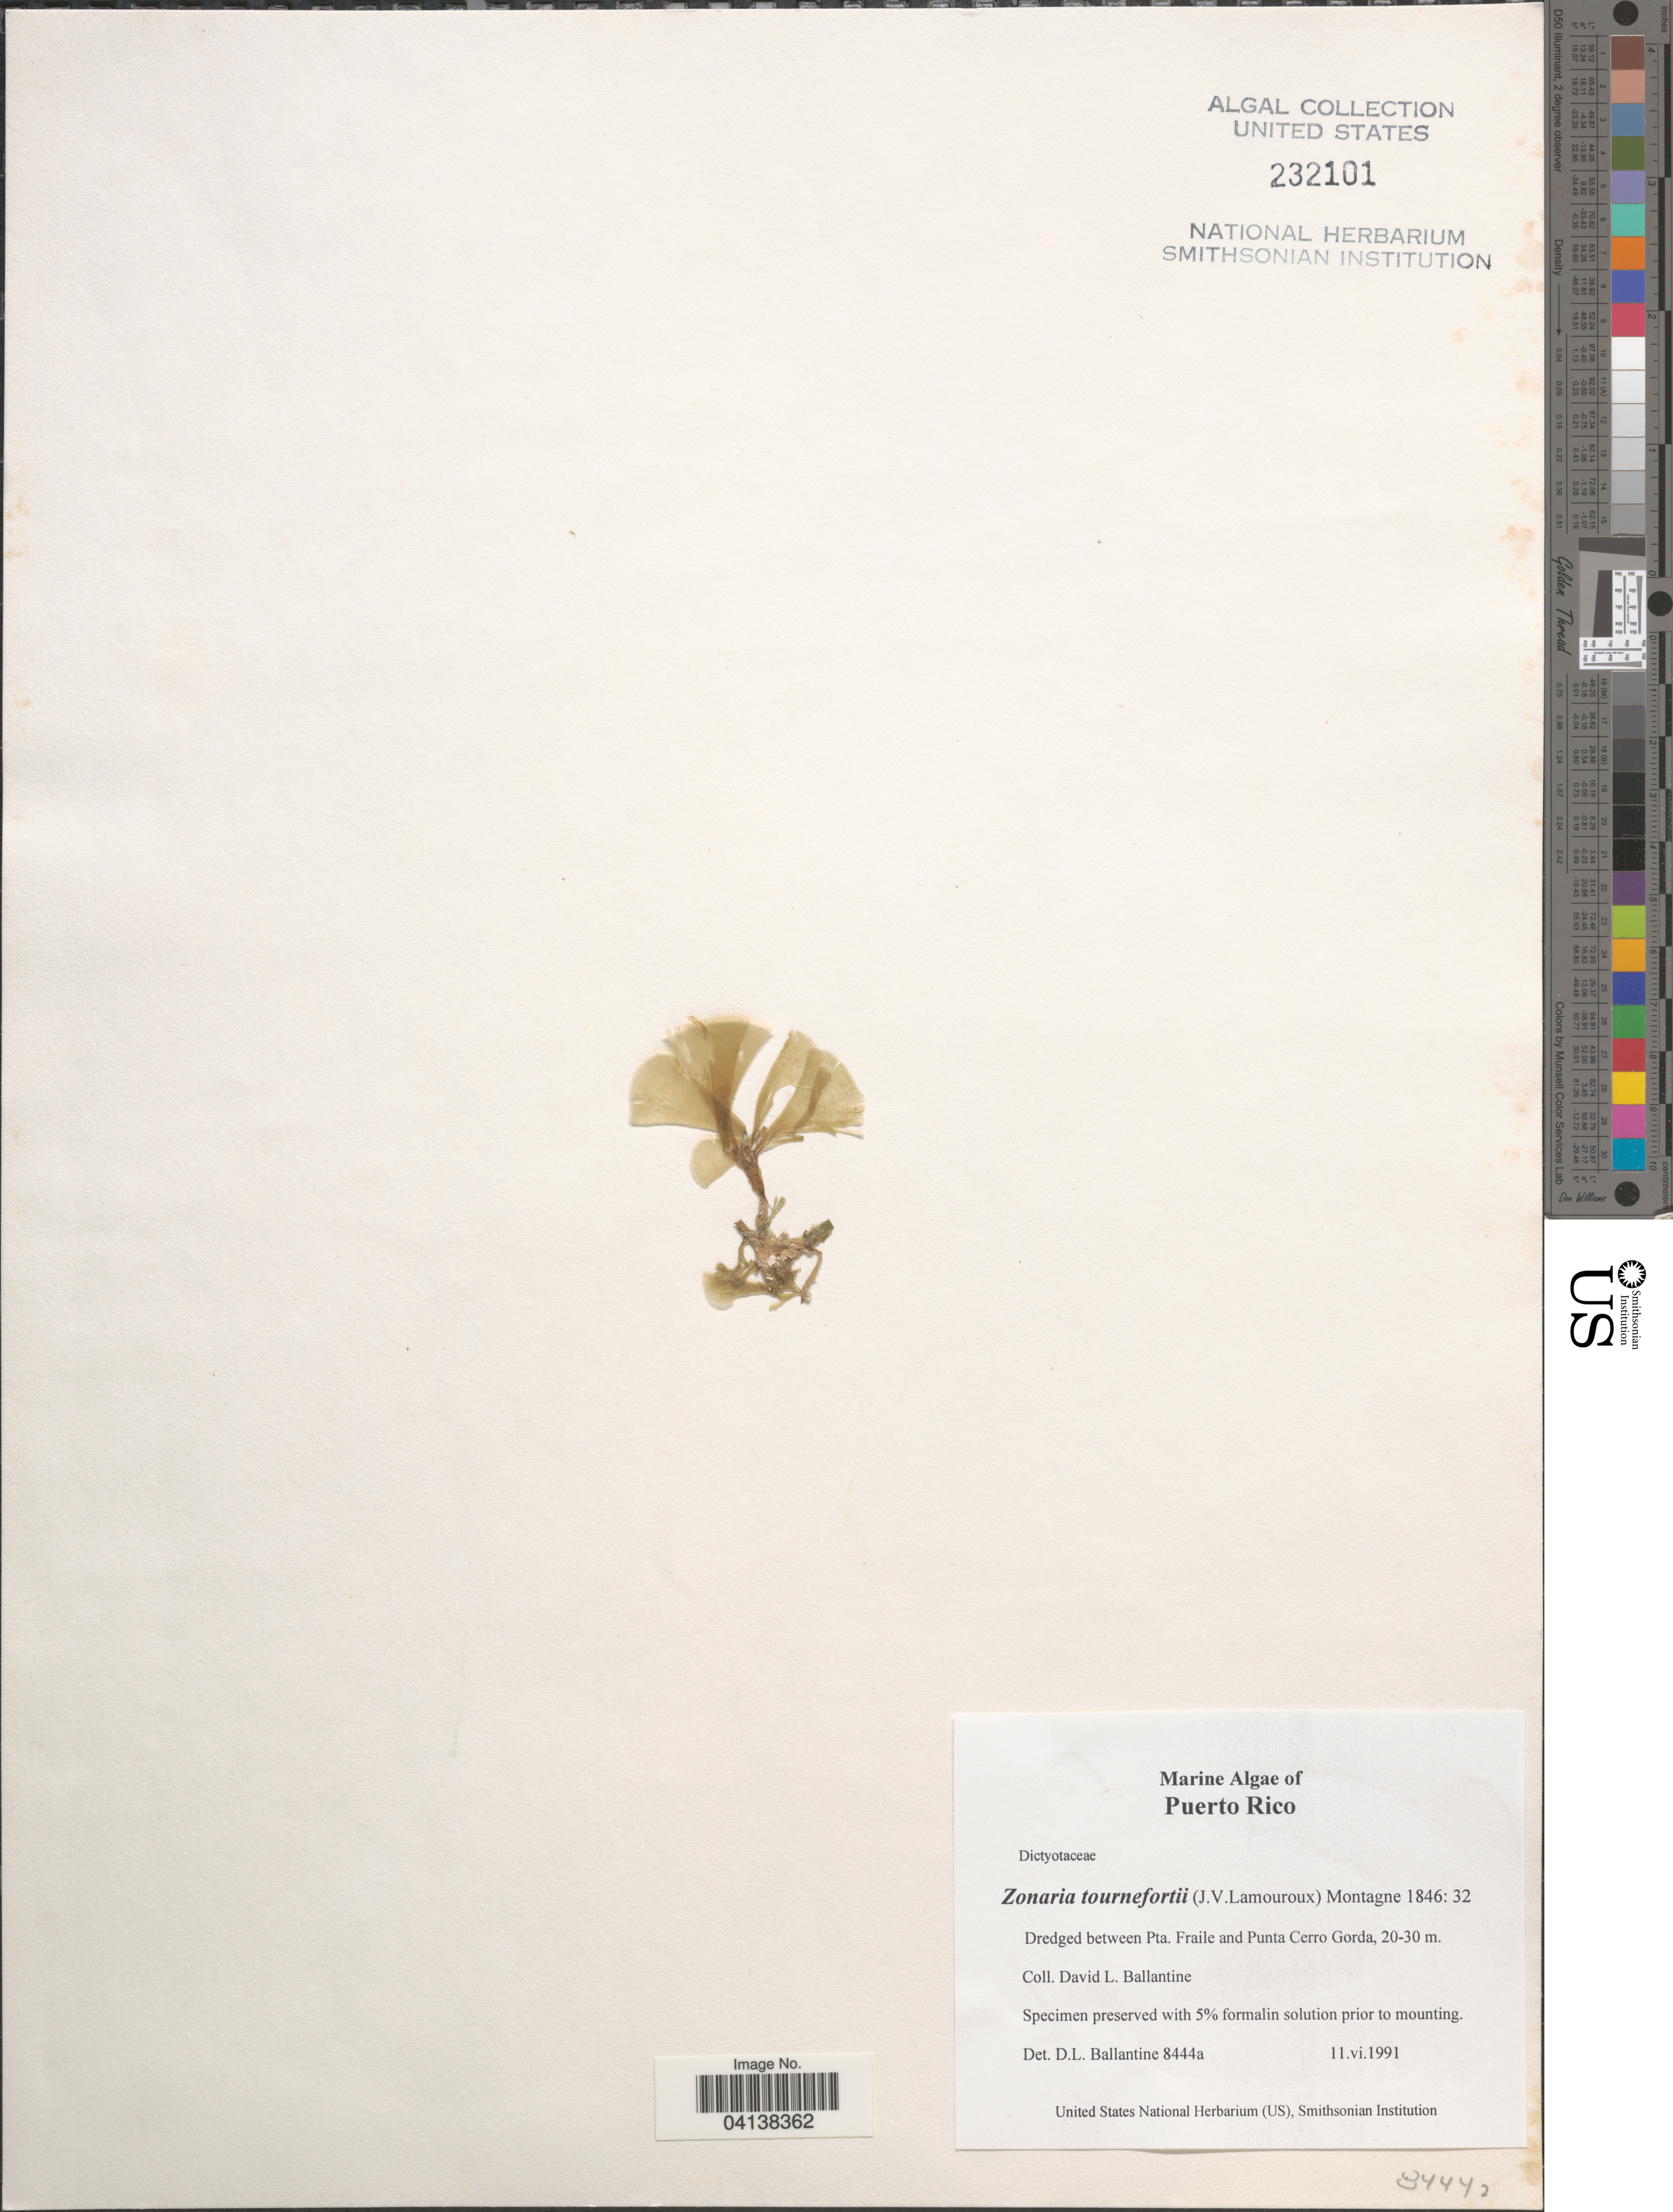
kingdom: Chromista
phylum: Ochrophyta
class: Phaeophyceae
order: Dictyotales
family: Dictyotaceae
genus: Zonaria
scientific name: Zonaria tournefortii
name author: (J.V.Lamouroux) Mont.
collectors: D.L. Ballantine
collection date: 1991-06-11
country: Puerto Rico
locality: Dredged between Pta. Fraile and Punta Cerro Gorda.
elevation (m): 20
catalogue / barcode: US 232101